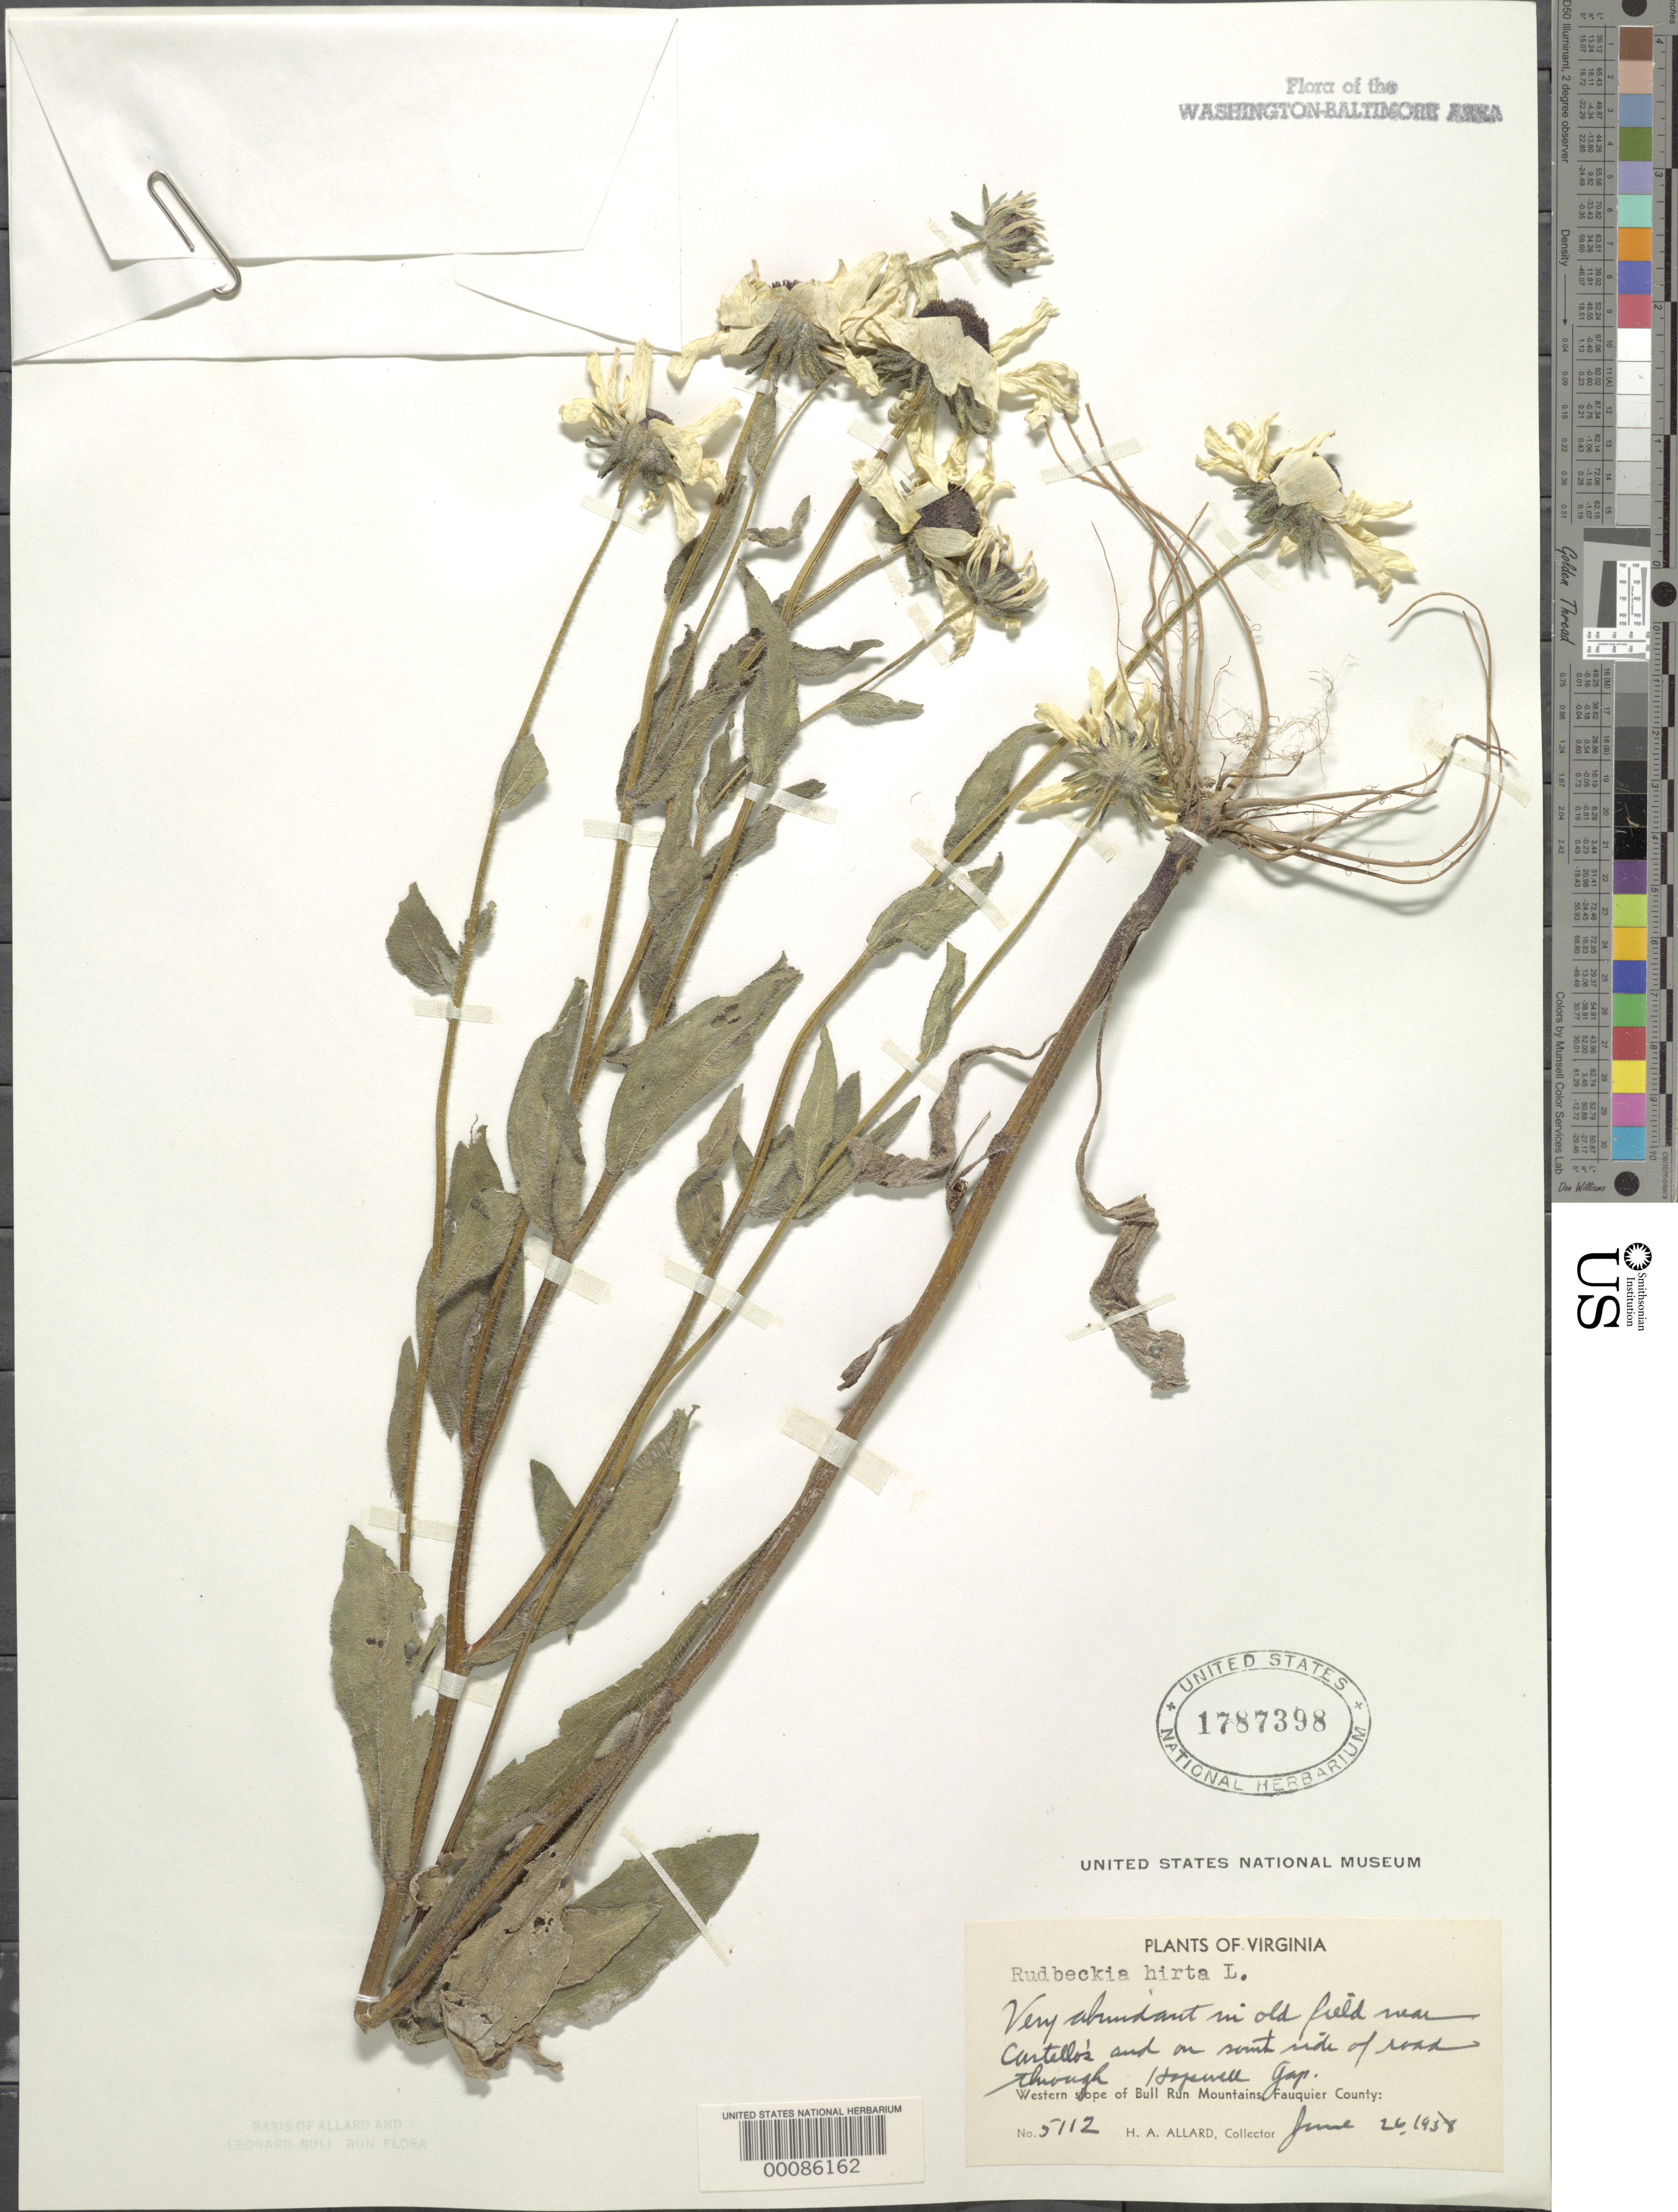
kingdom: Plantae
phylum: Tracheophyta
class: Magnoliopsida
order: Asterales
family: Asteraceae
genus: Rudbeckia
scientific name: Rudbeckia hirta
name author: L.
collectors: H. A. Allard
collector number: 5112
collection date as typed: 26 Jun 1938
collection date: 1938-06-26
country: United States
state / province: Virginia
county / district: Fauquier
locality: Through Hopewell Gap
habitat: Field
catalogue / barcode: US 1787398